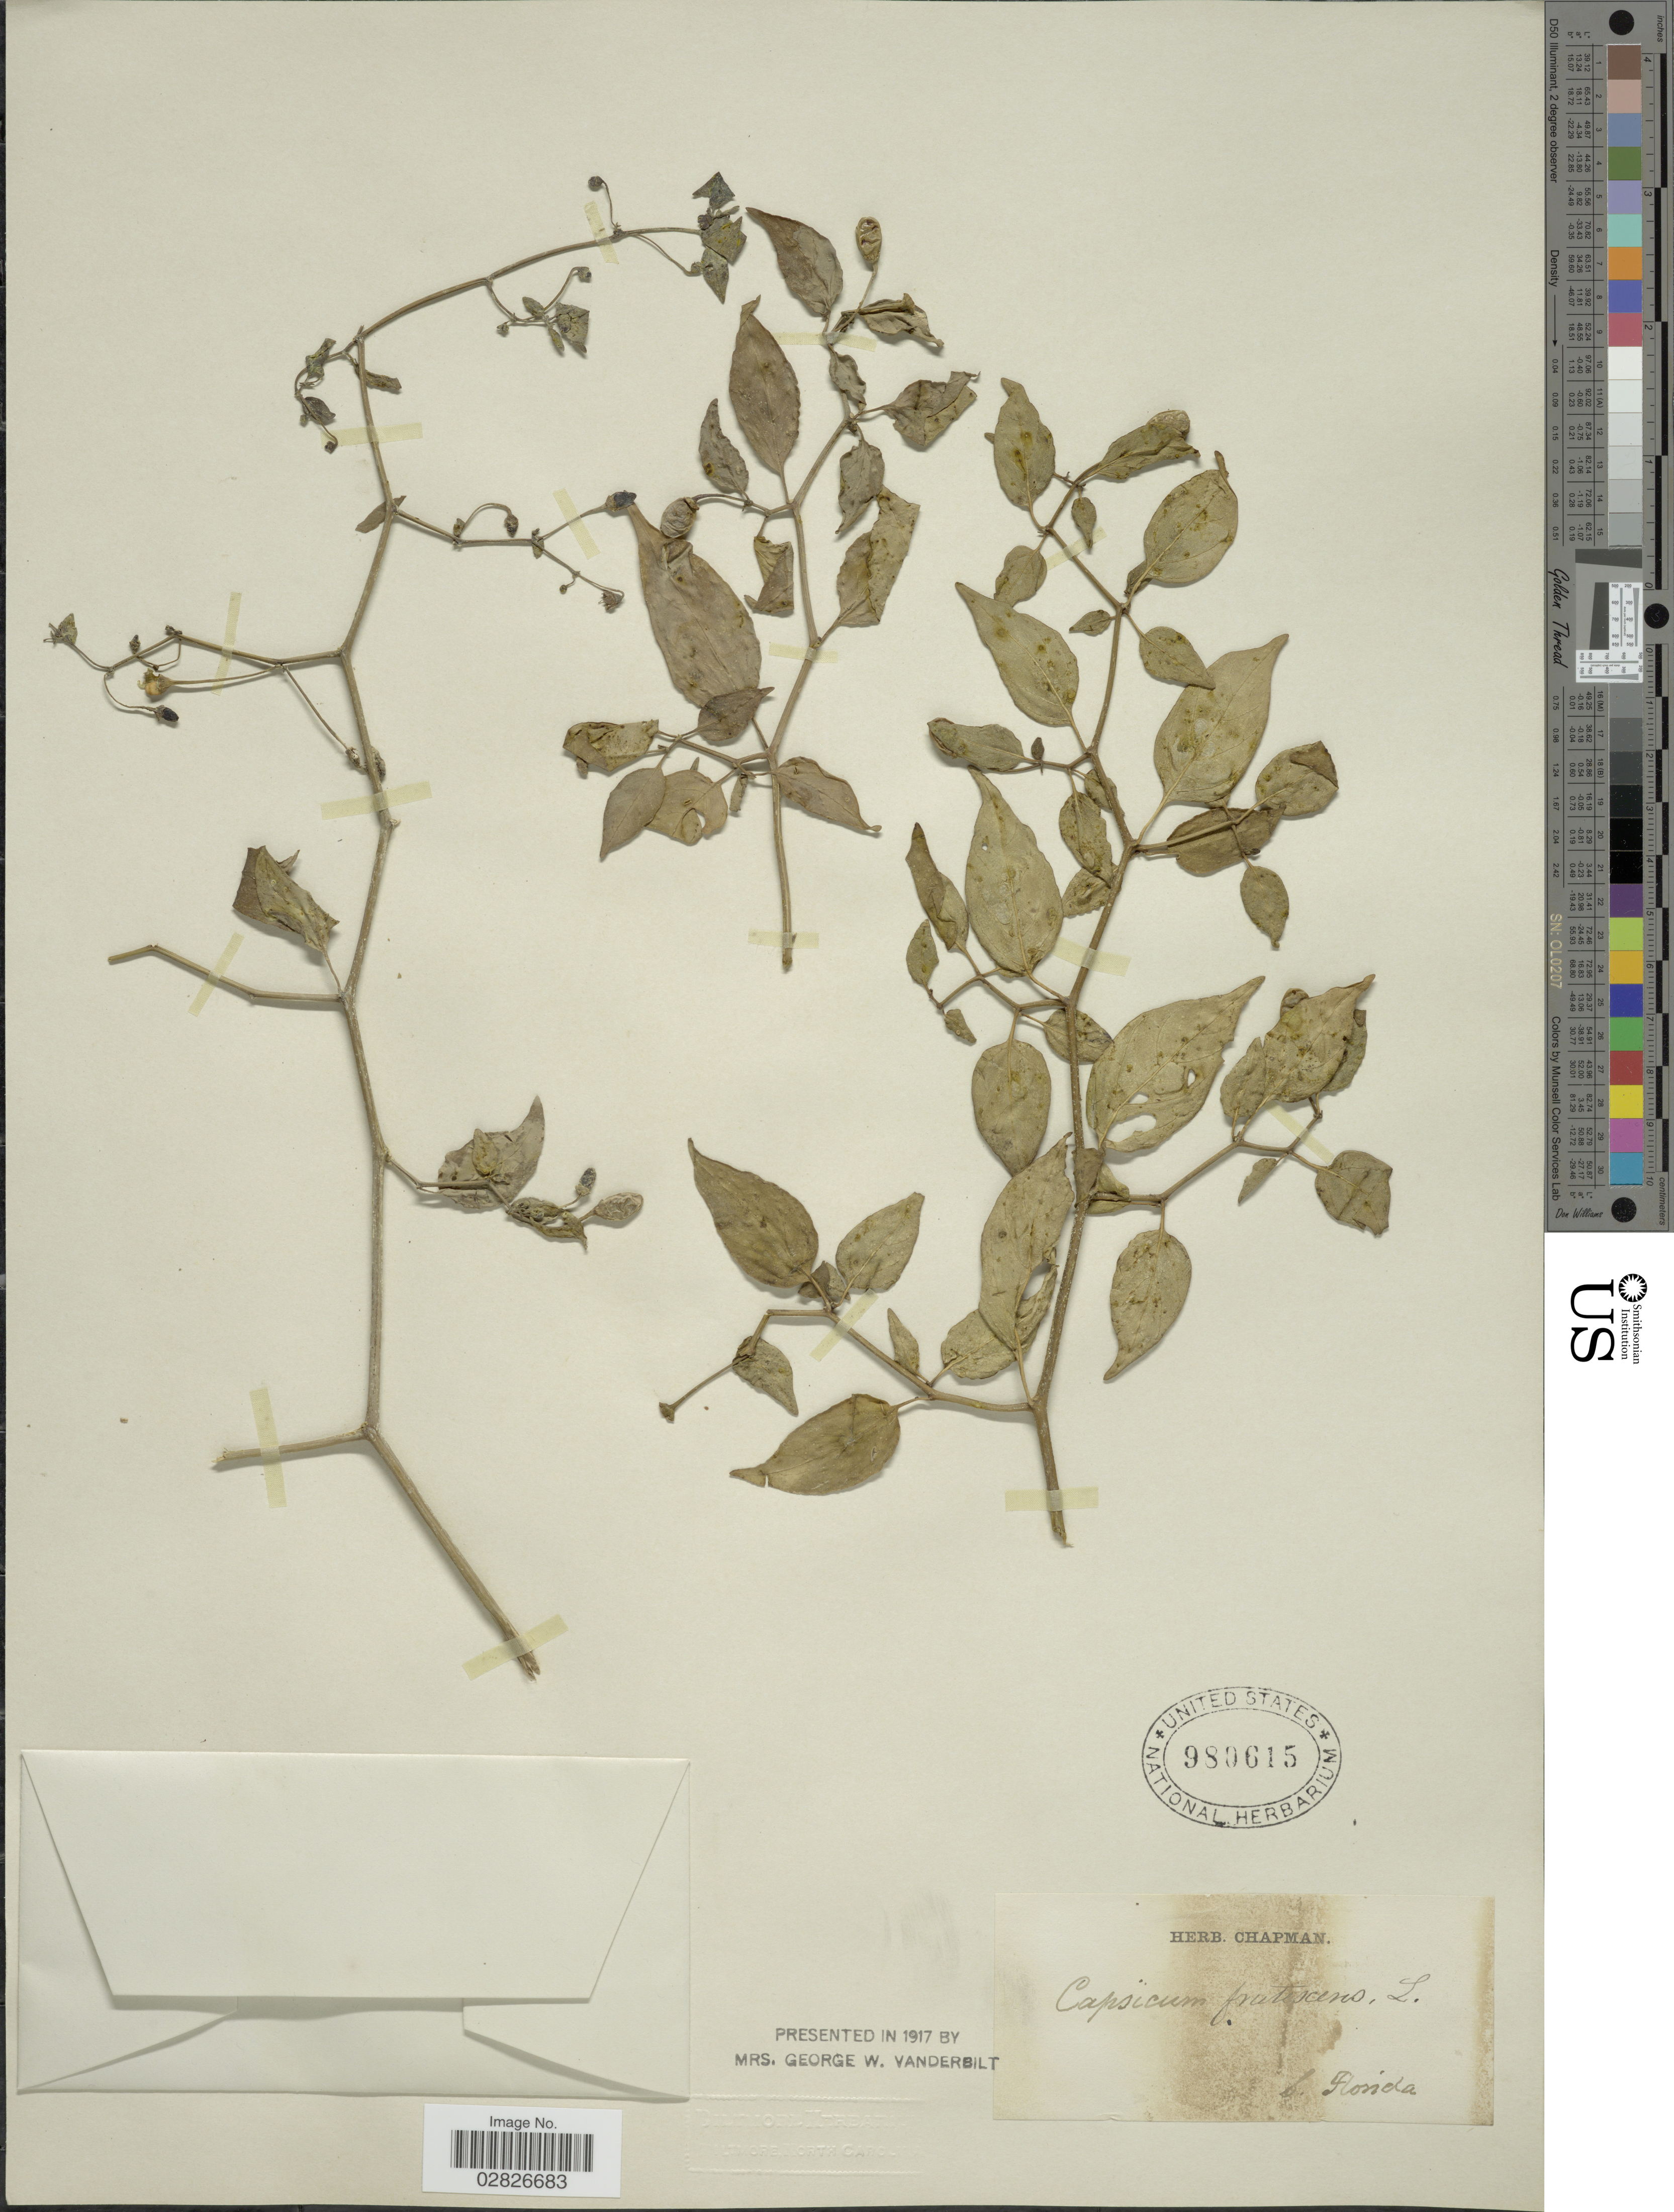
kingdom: Plantae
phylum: Tracheophyta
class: Magnoliopsida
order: Solanales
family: Solanaceae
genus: Capsicum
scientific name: Capsicum frutescens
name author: L.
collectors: ex herb. Chapman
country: United States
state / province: Florida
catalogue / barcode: US 980615